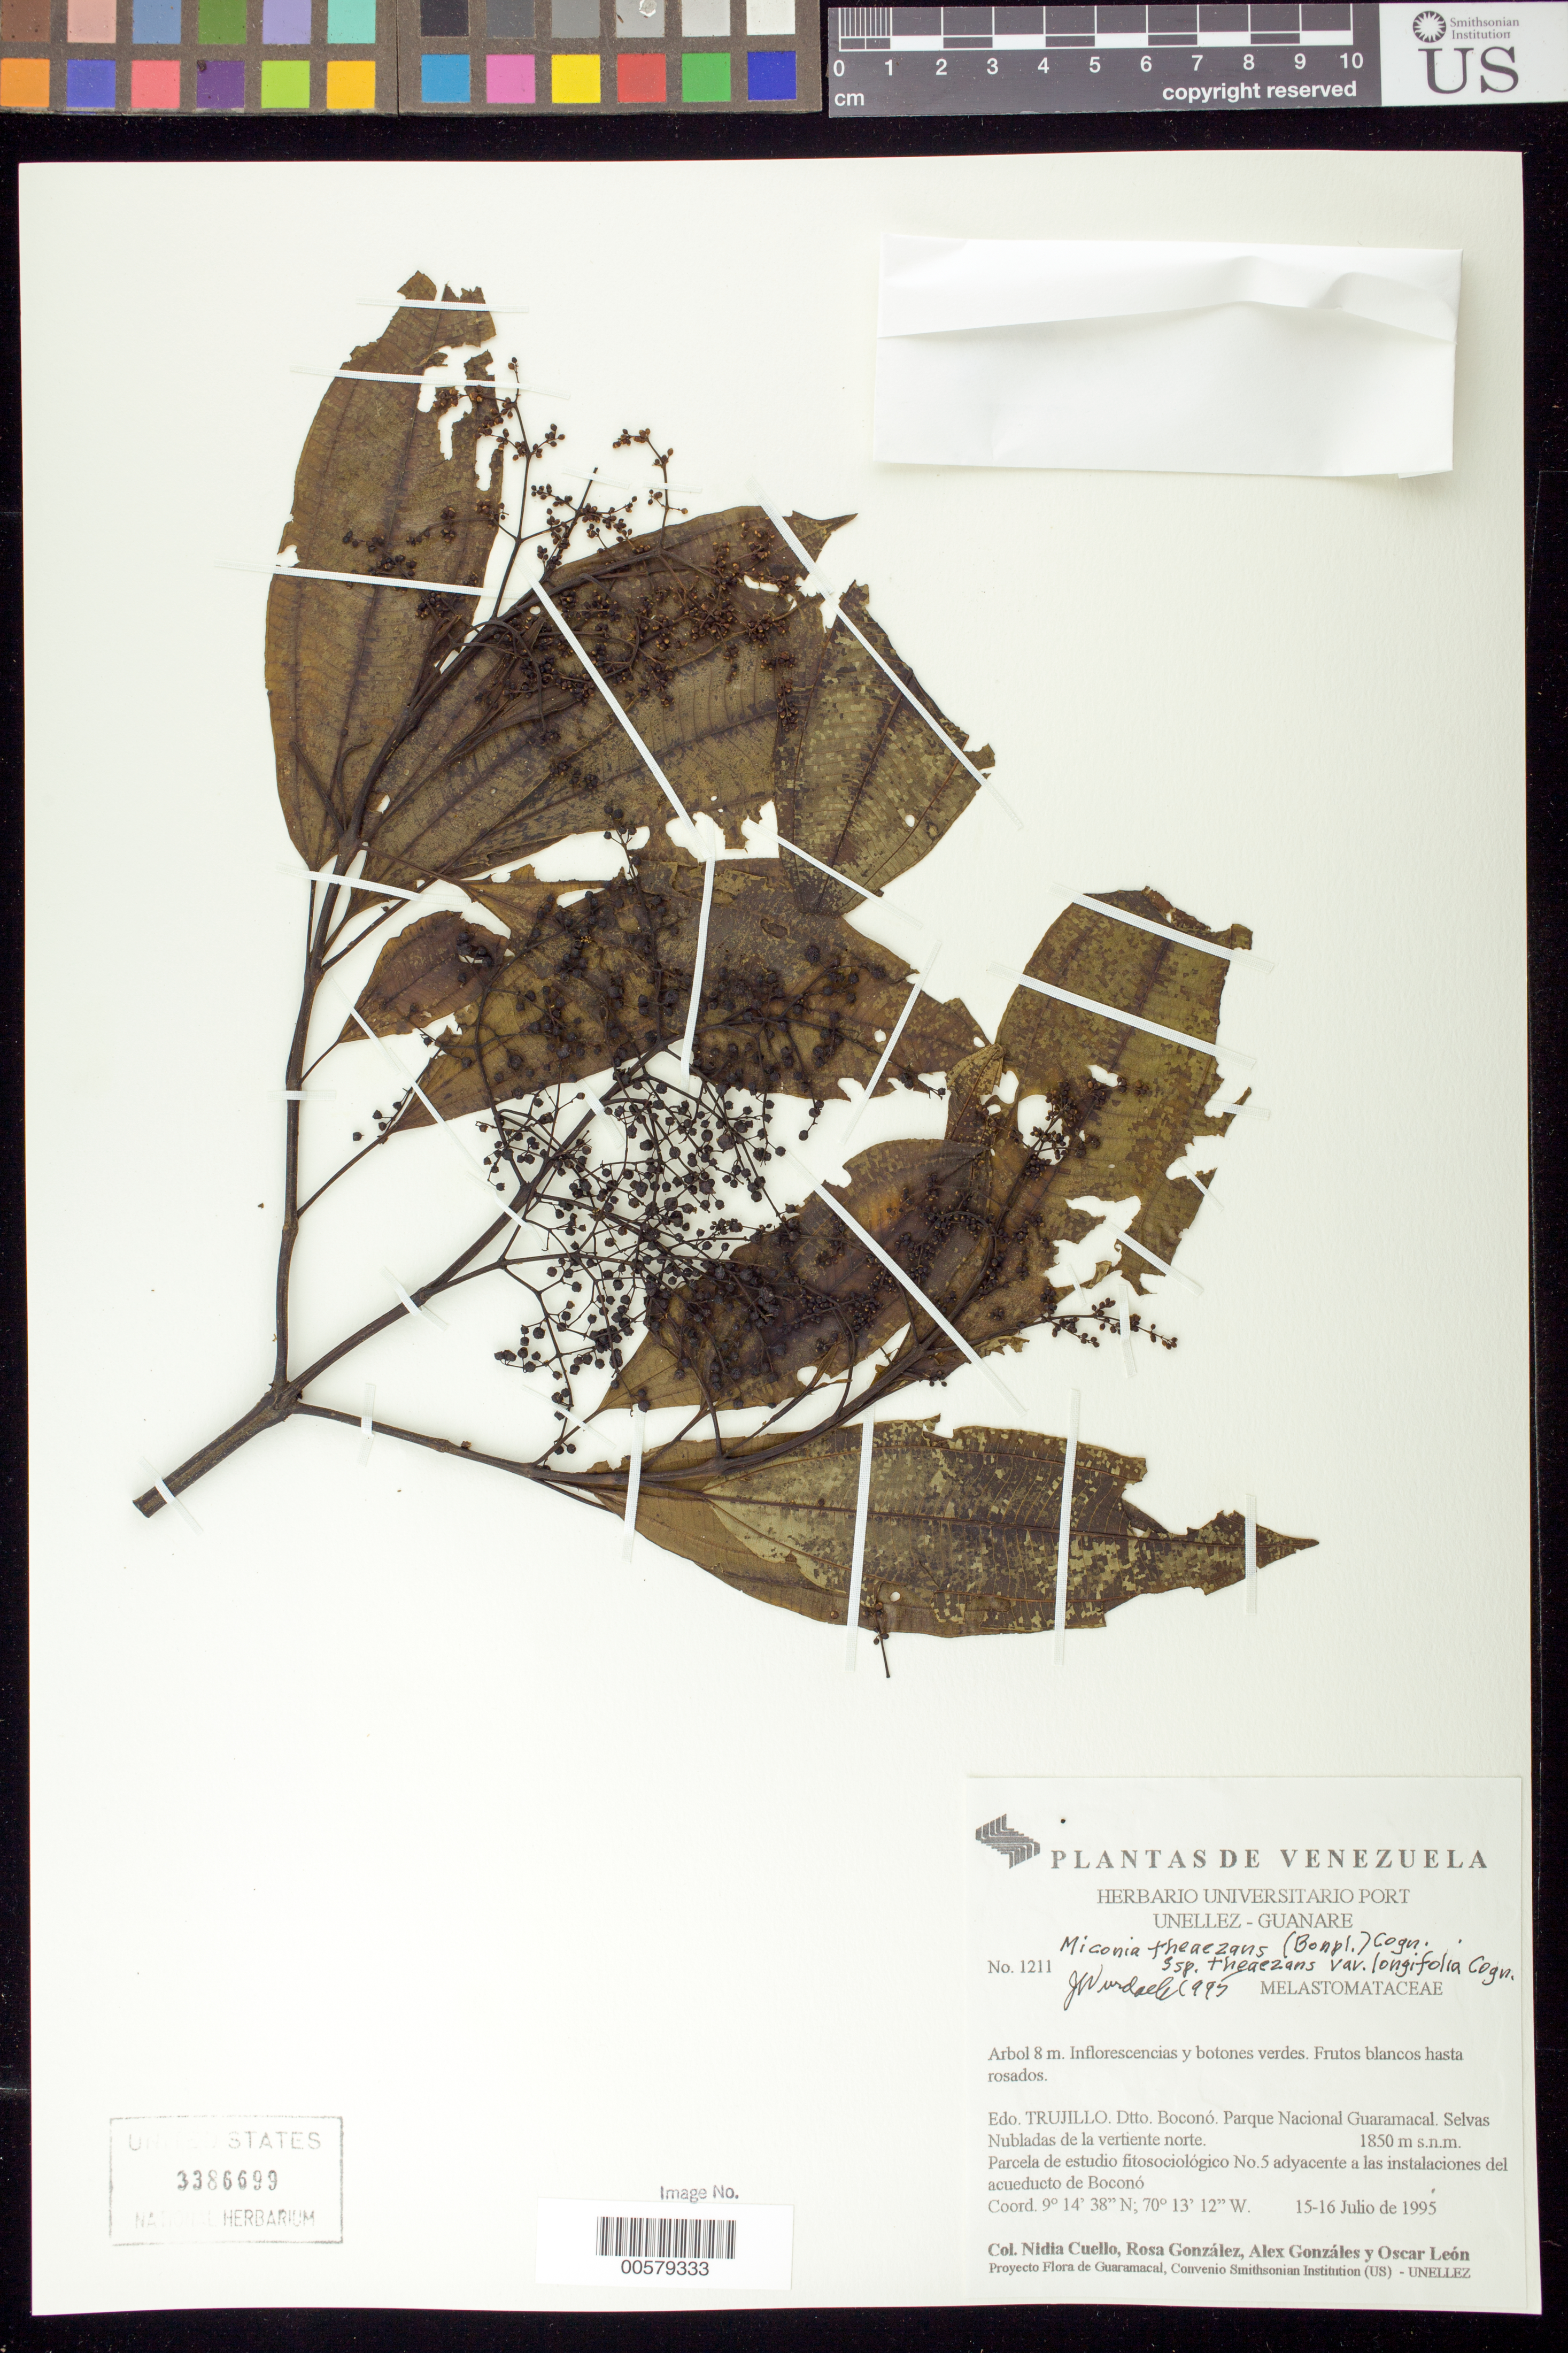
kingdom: Plantae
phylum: Tracheophyta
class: Magnoliopsida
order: Myrtales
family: Melastomataceae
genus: Miconia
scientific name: Miconia theaezans subsp. theaezans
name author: (Bonpl.) Cogn.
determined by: Wurdack, John J., (US), US (UNITED STATES)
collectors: N. L. Cuello, R. González, A. Gonzáles & O. León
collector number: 1211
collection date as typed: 15 Jul 1995 to 16 Jul 1995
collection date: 1995-07-15/1995-07-16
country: Venezuela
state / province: Trujillo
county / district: Boconó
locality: Parque Nacional Guaramacal. Vertiente N. Adyacente a las instalaciones del acueducto de Boconó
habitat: Selvas Nubladas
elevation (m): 1850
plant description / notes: CAS, PORT, TEX, US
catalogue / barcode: US 3386699